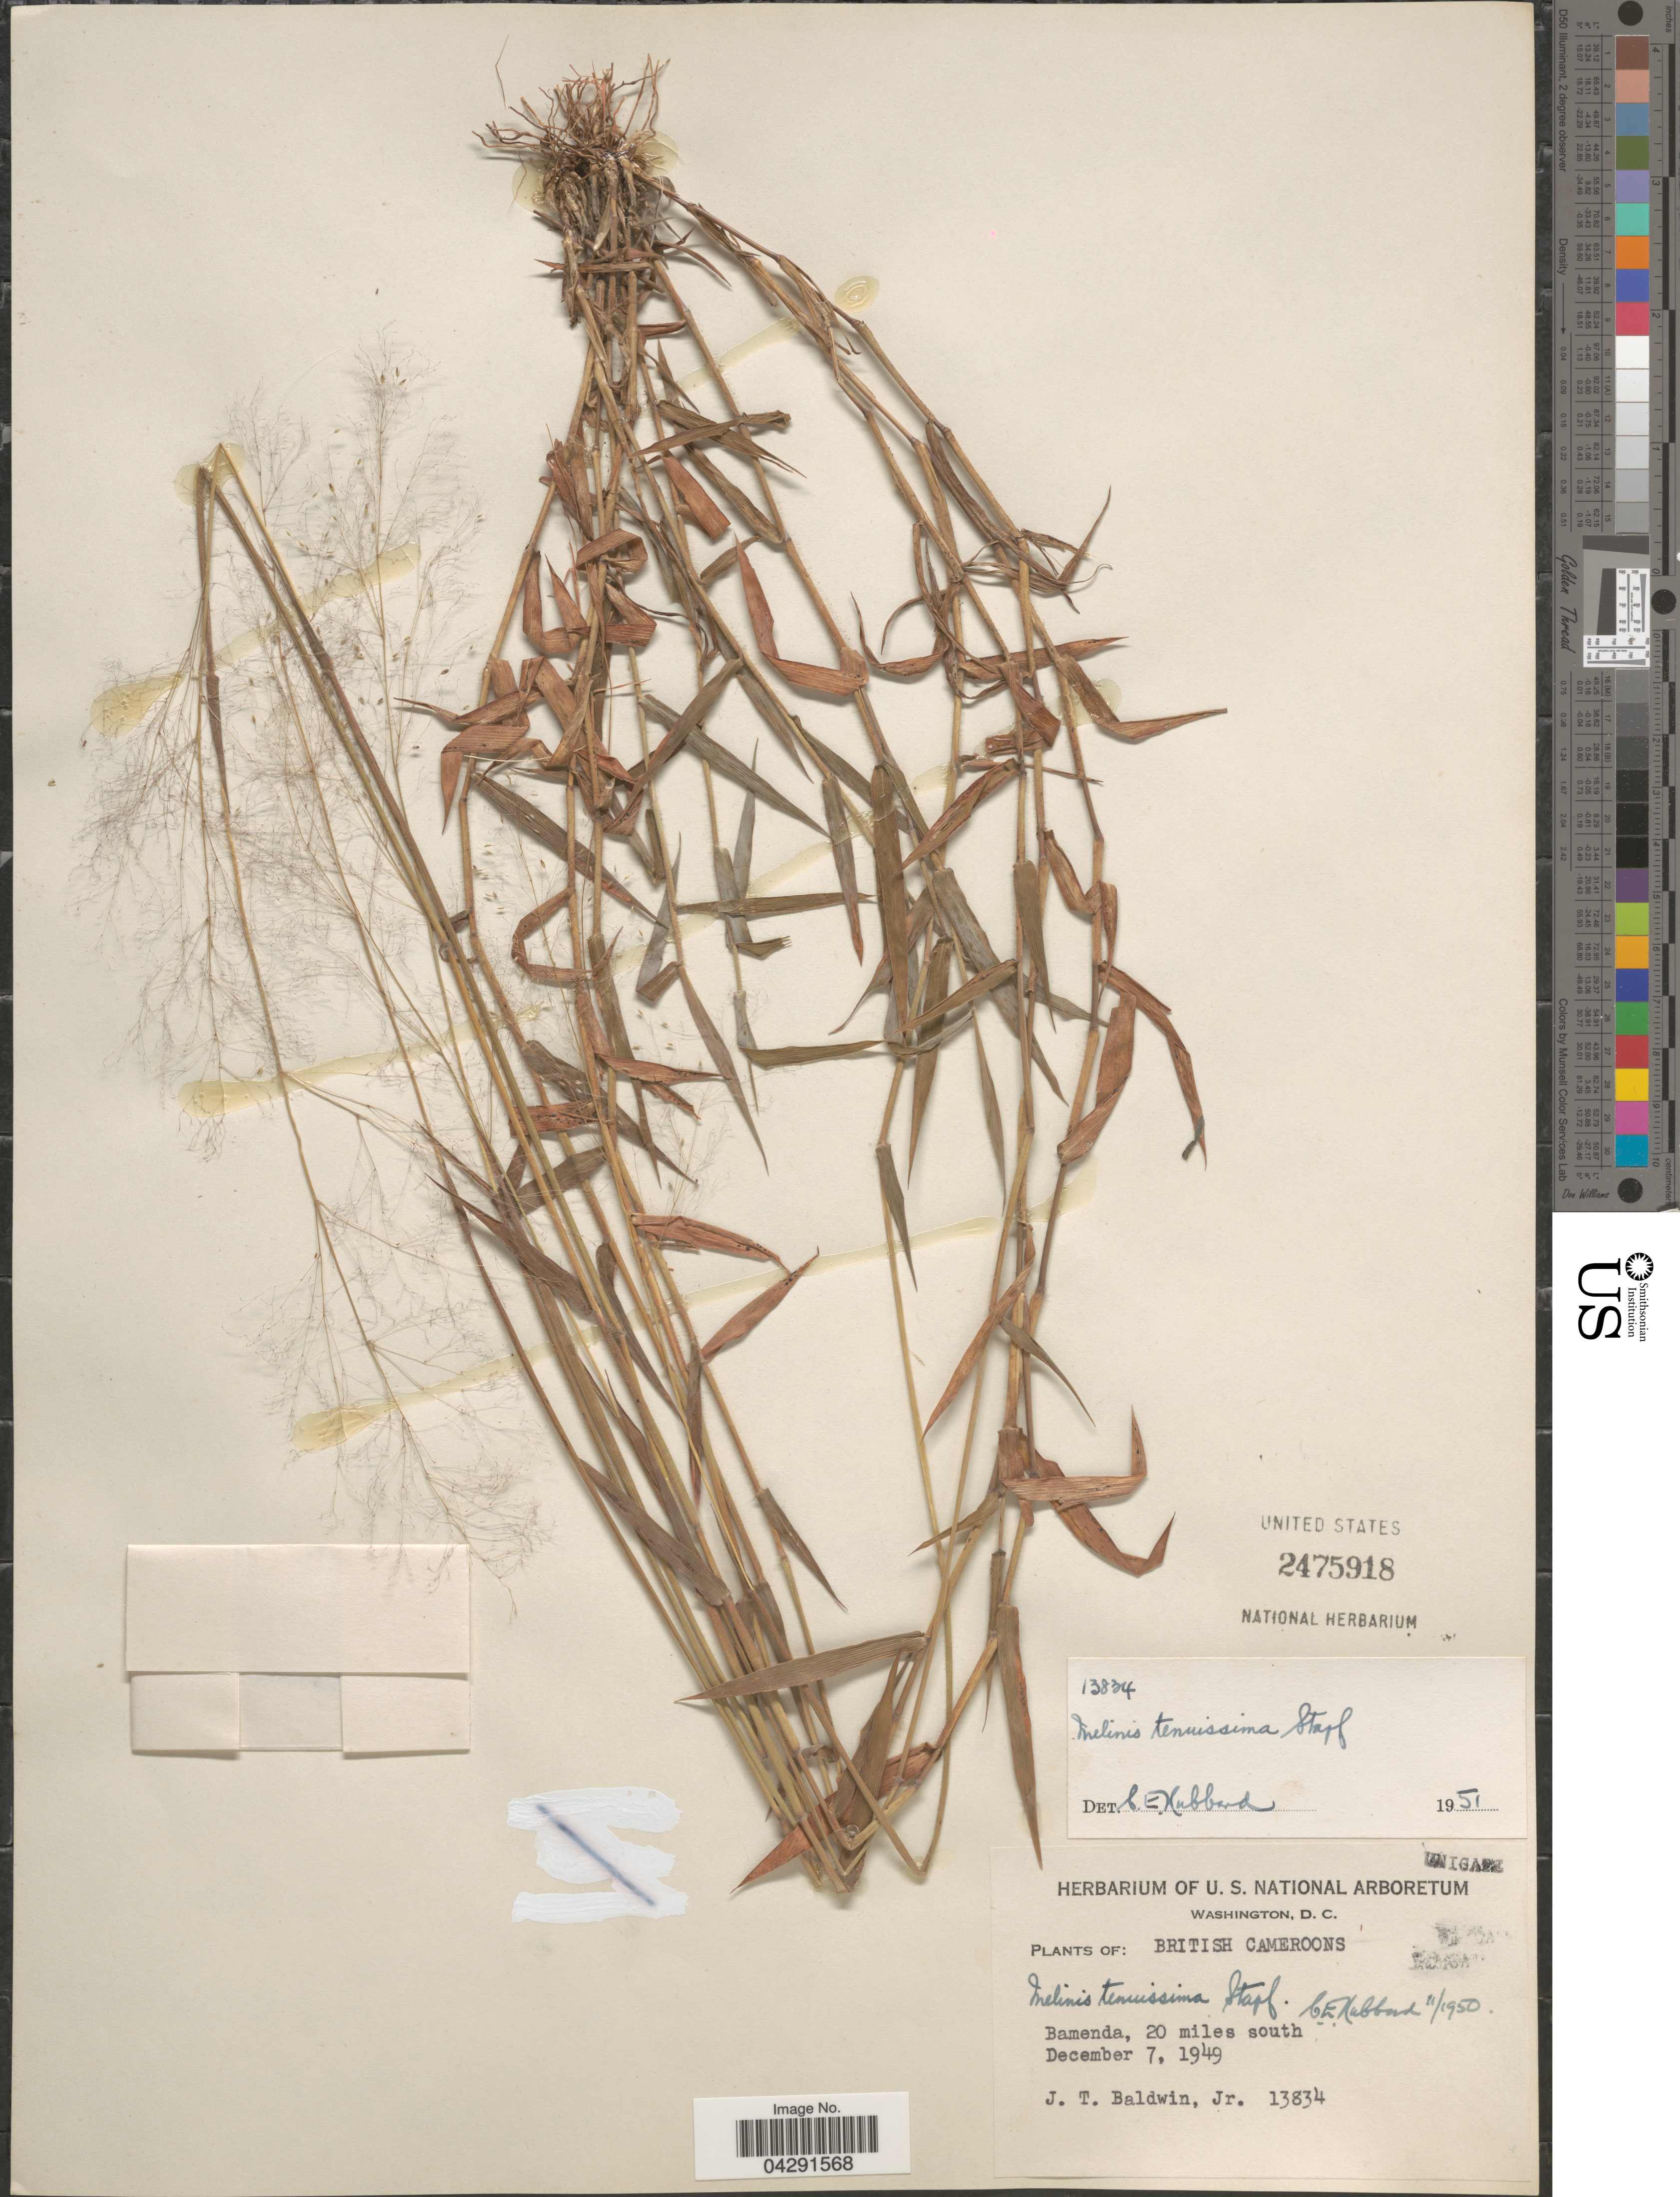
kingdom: Plantae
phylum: Tracheophyta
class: Liliopsida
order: Poales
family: Poaceae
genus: Melinis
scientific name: Melinis tenuissima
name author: Stapf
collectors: J. T. Baldwin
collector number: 13834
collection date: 1949-12-07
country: Cameroon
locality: British Cameroons. Bamenda, 20 miles south.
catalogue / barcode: US 2475918